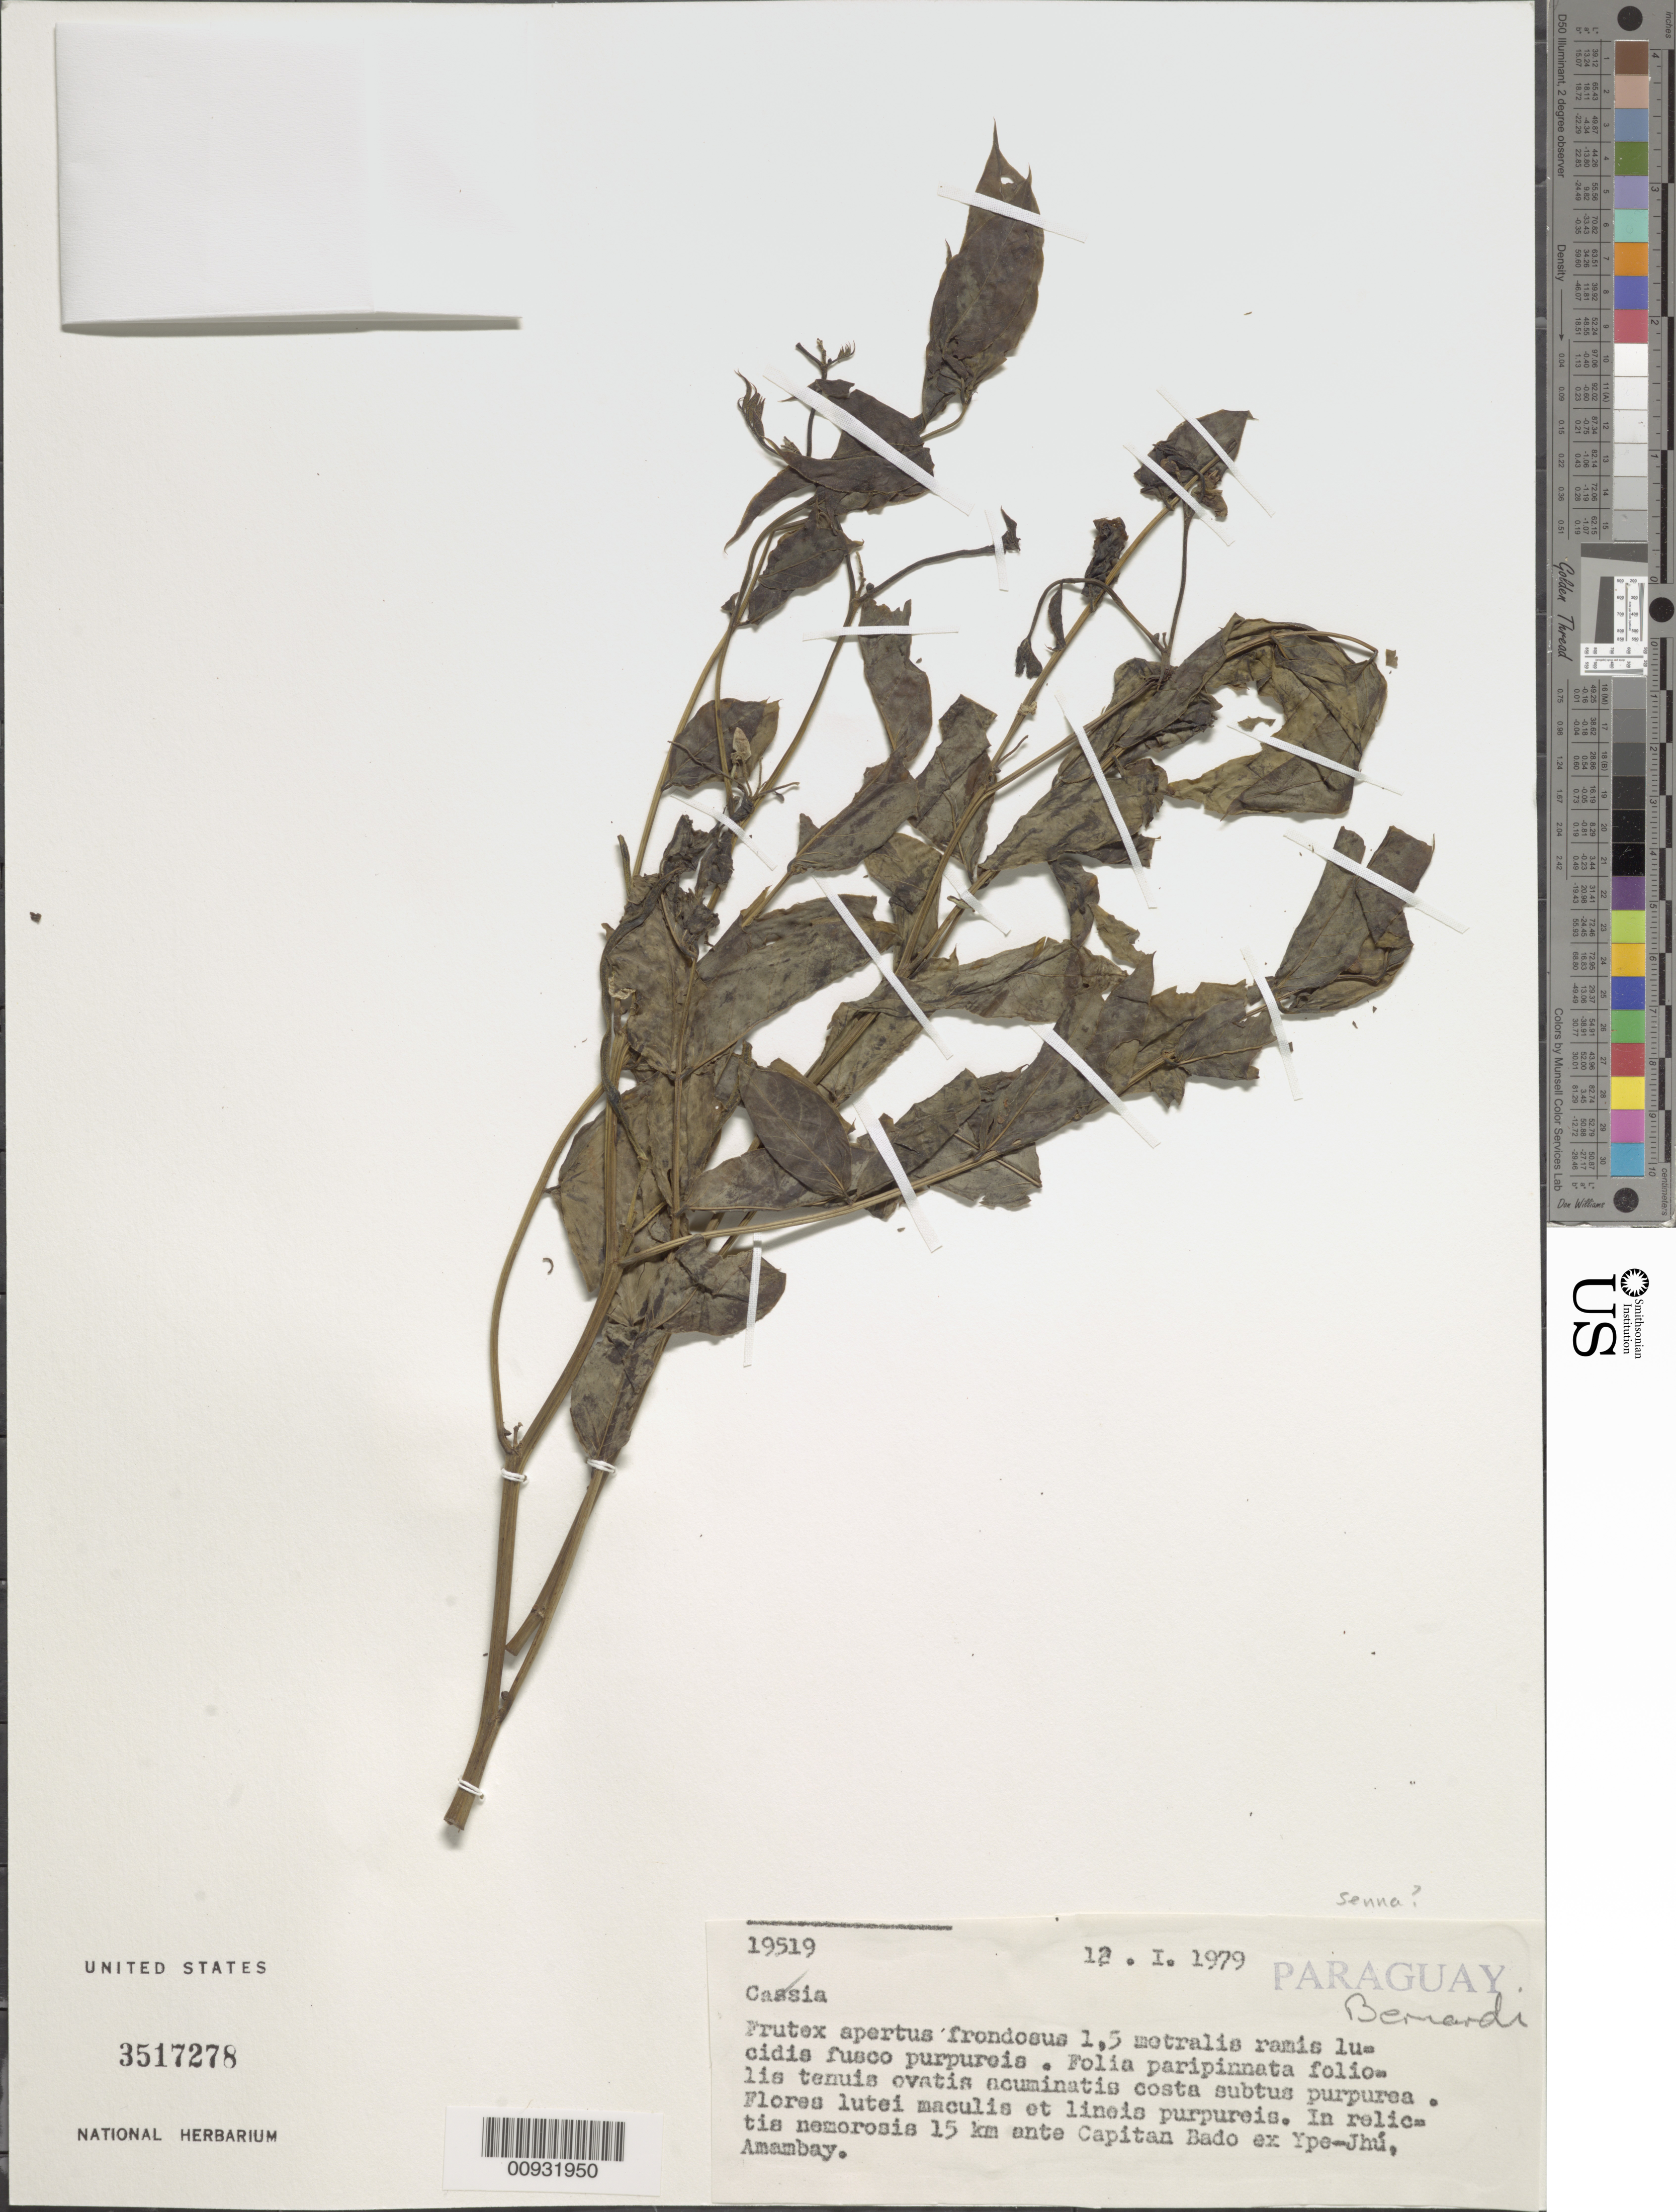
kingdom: Plantae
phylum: Tracheophyta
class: Magnoliopsida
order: Fabales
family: Fabaceae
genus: Senna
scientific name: Senna sp.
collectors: L. Bernardi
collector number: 19519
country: Paraguay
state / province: Amambay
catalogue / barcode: US 3517278